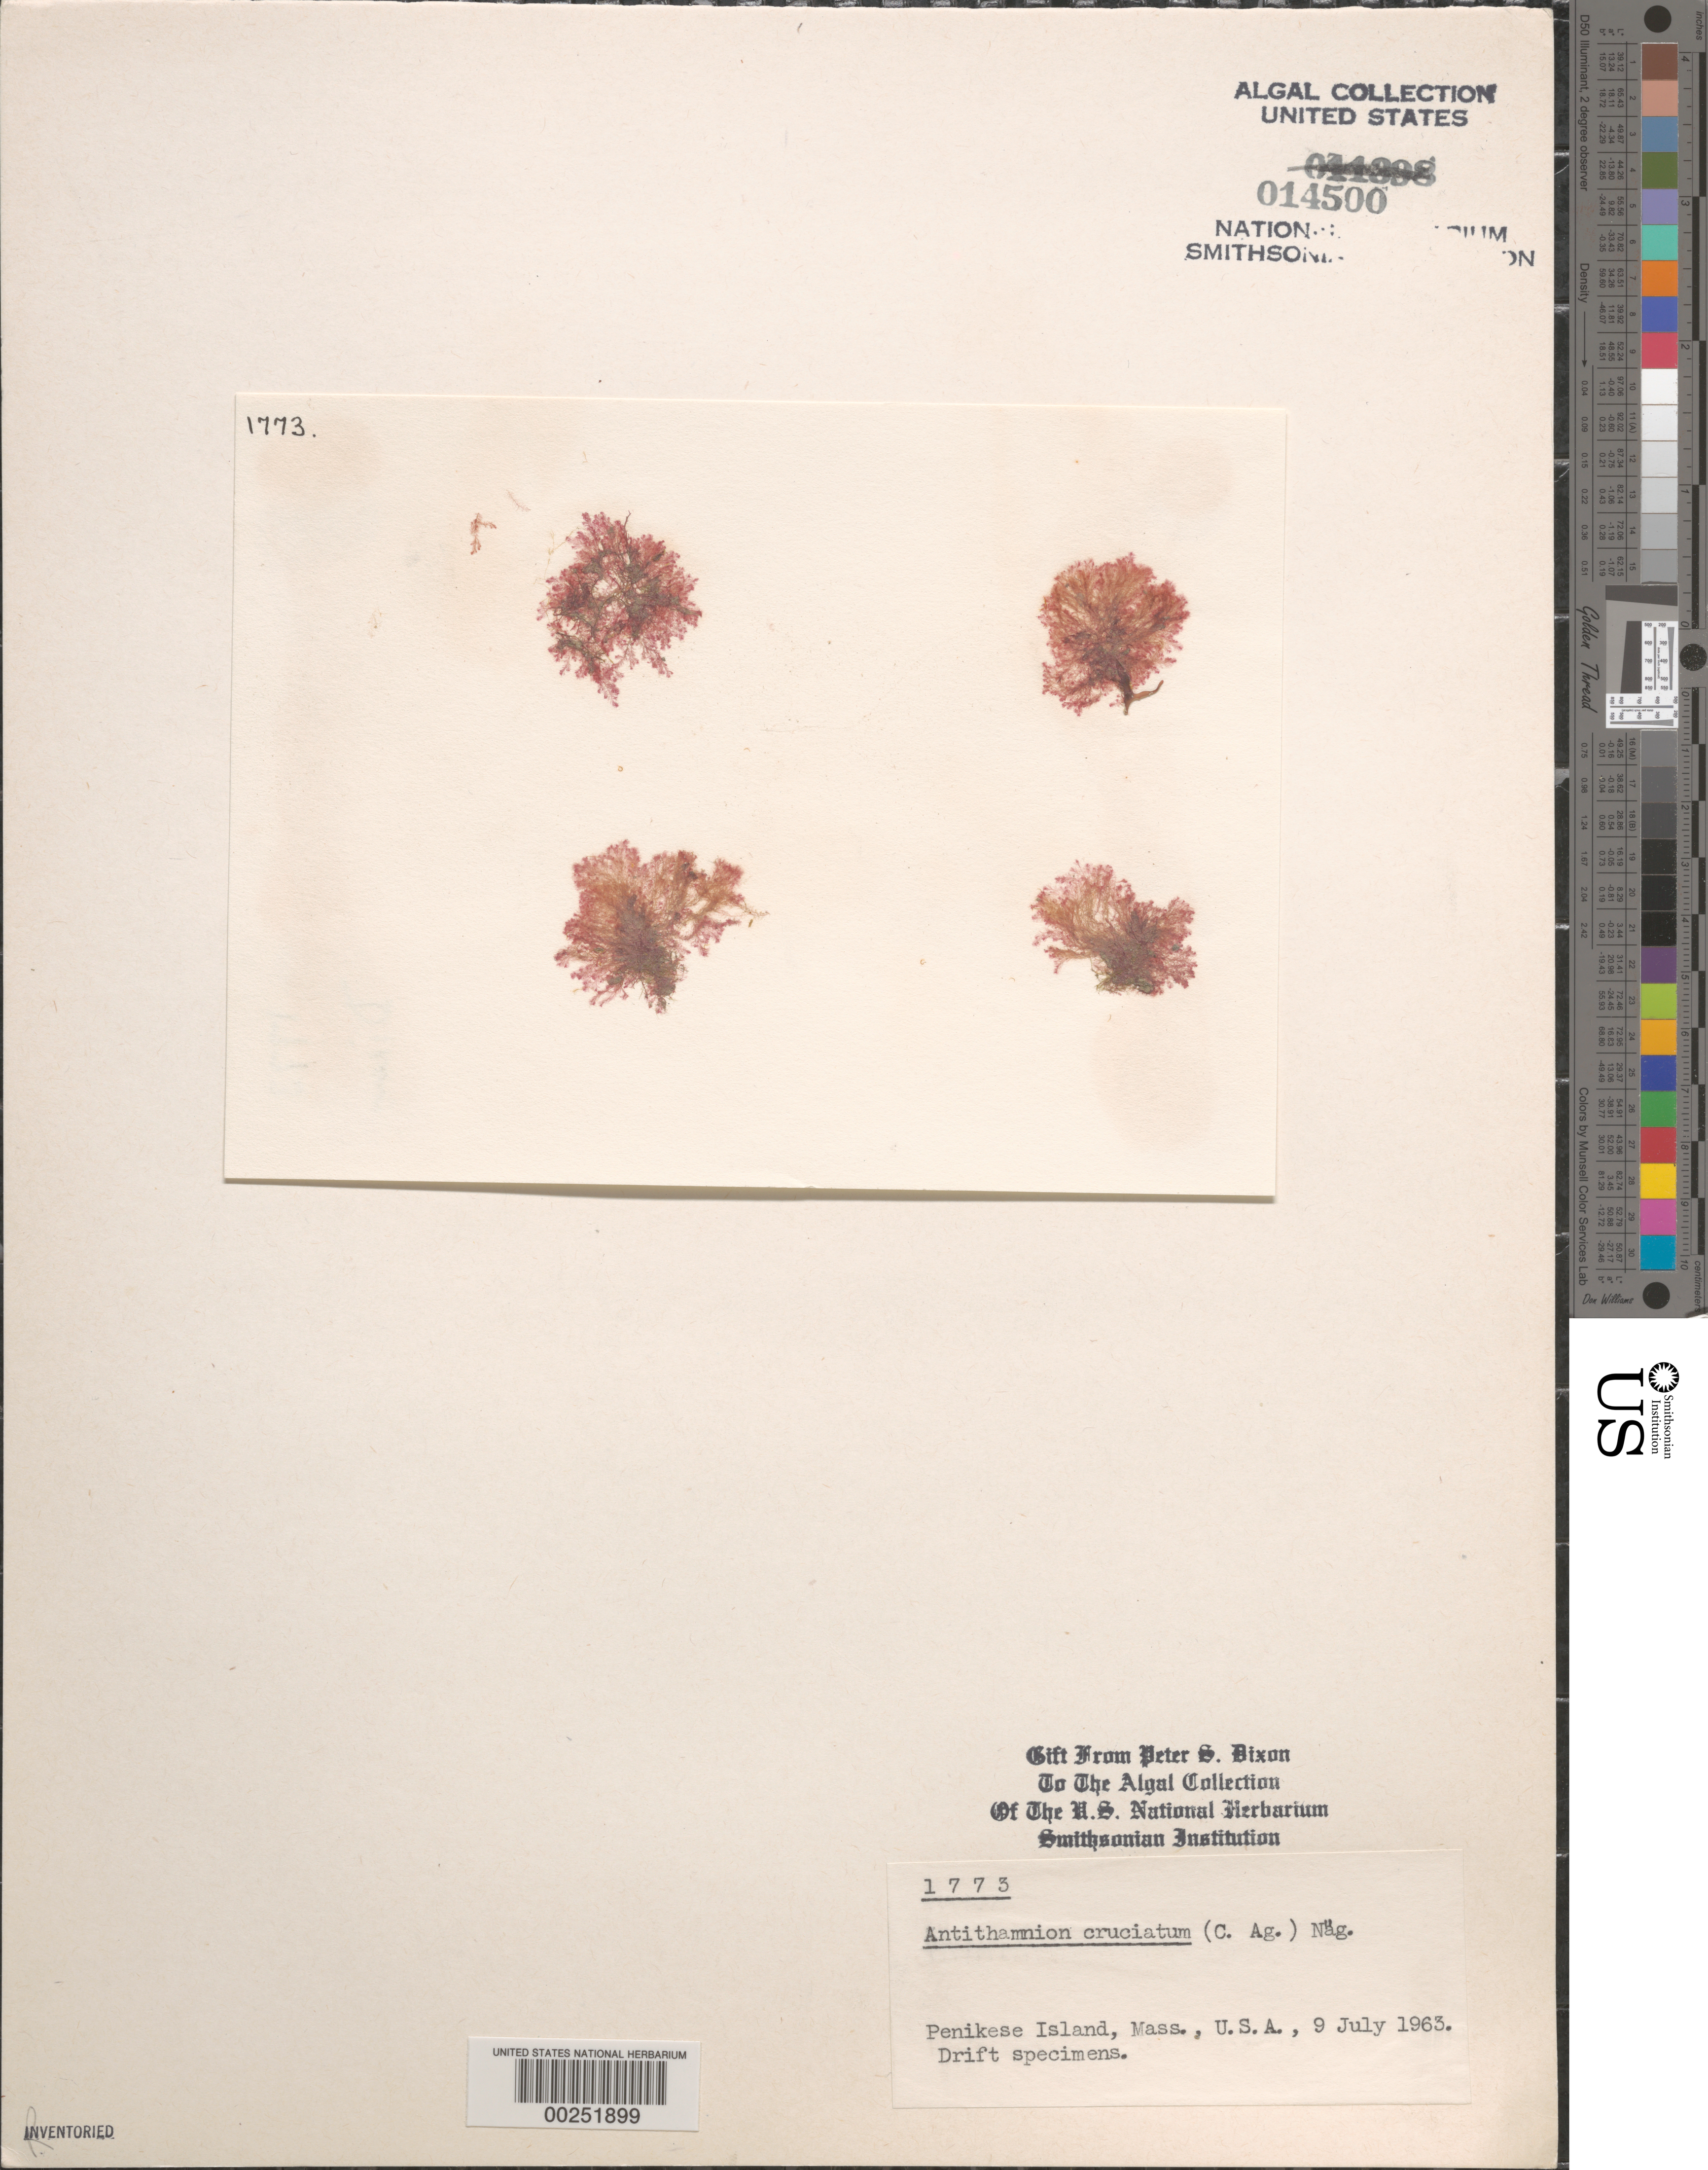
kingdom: Plantae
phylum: Rhodophyta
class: Florideophyceae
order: Ceramiales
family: Ceramiaceae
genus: Antithamnion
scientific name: Antithamnion cruciatum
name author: (C. Agardh) Näg.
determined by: Dixon, P. S.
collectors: P. S. Dixon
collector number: PSD 1773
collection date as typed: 09 Jul 1963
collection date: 1963-07-09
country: United States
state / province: Massachusetts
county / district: Dukes County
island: Penikese Island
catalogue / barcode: US 14500